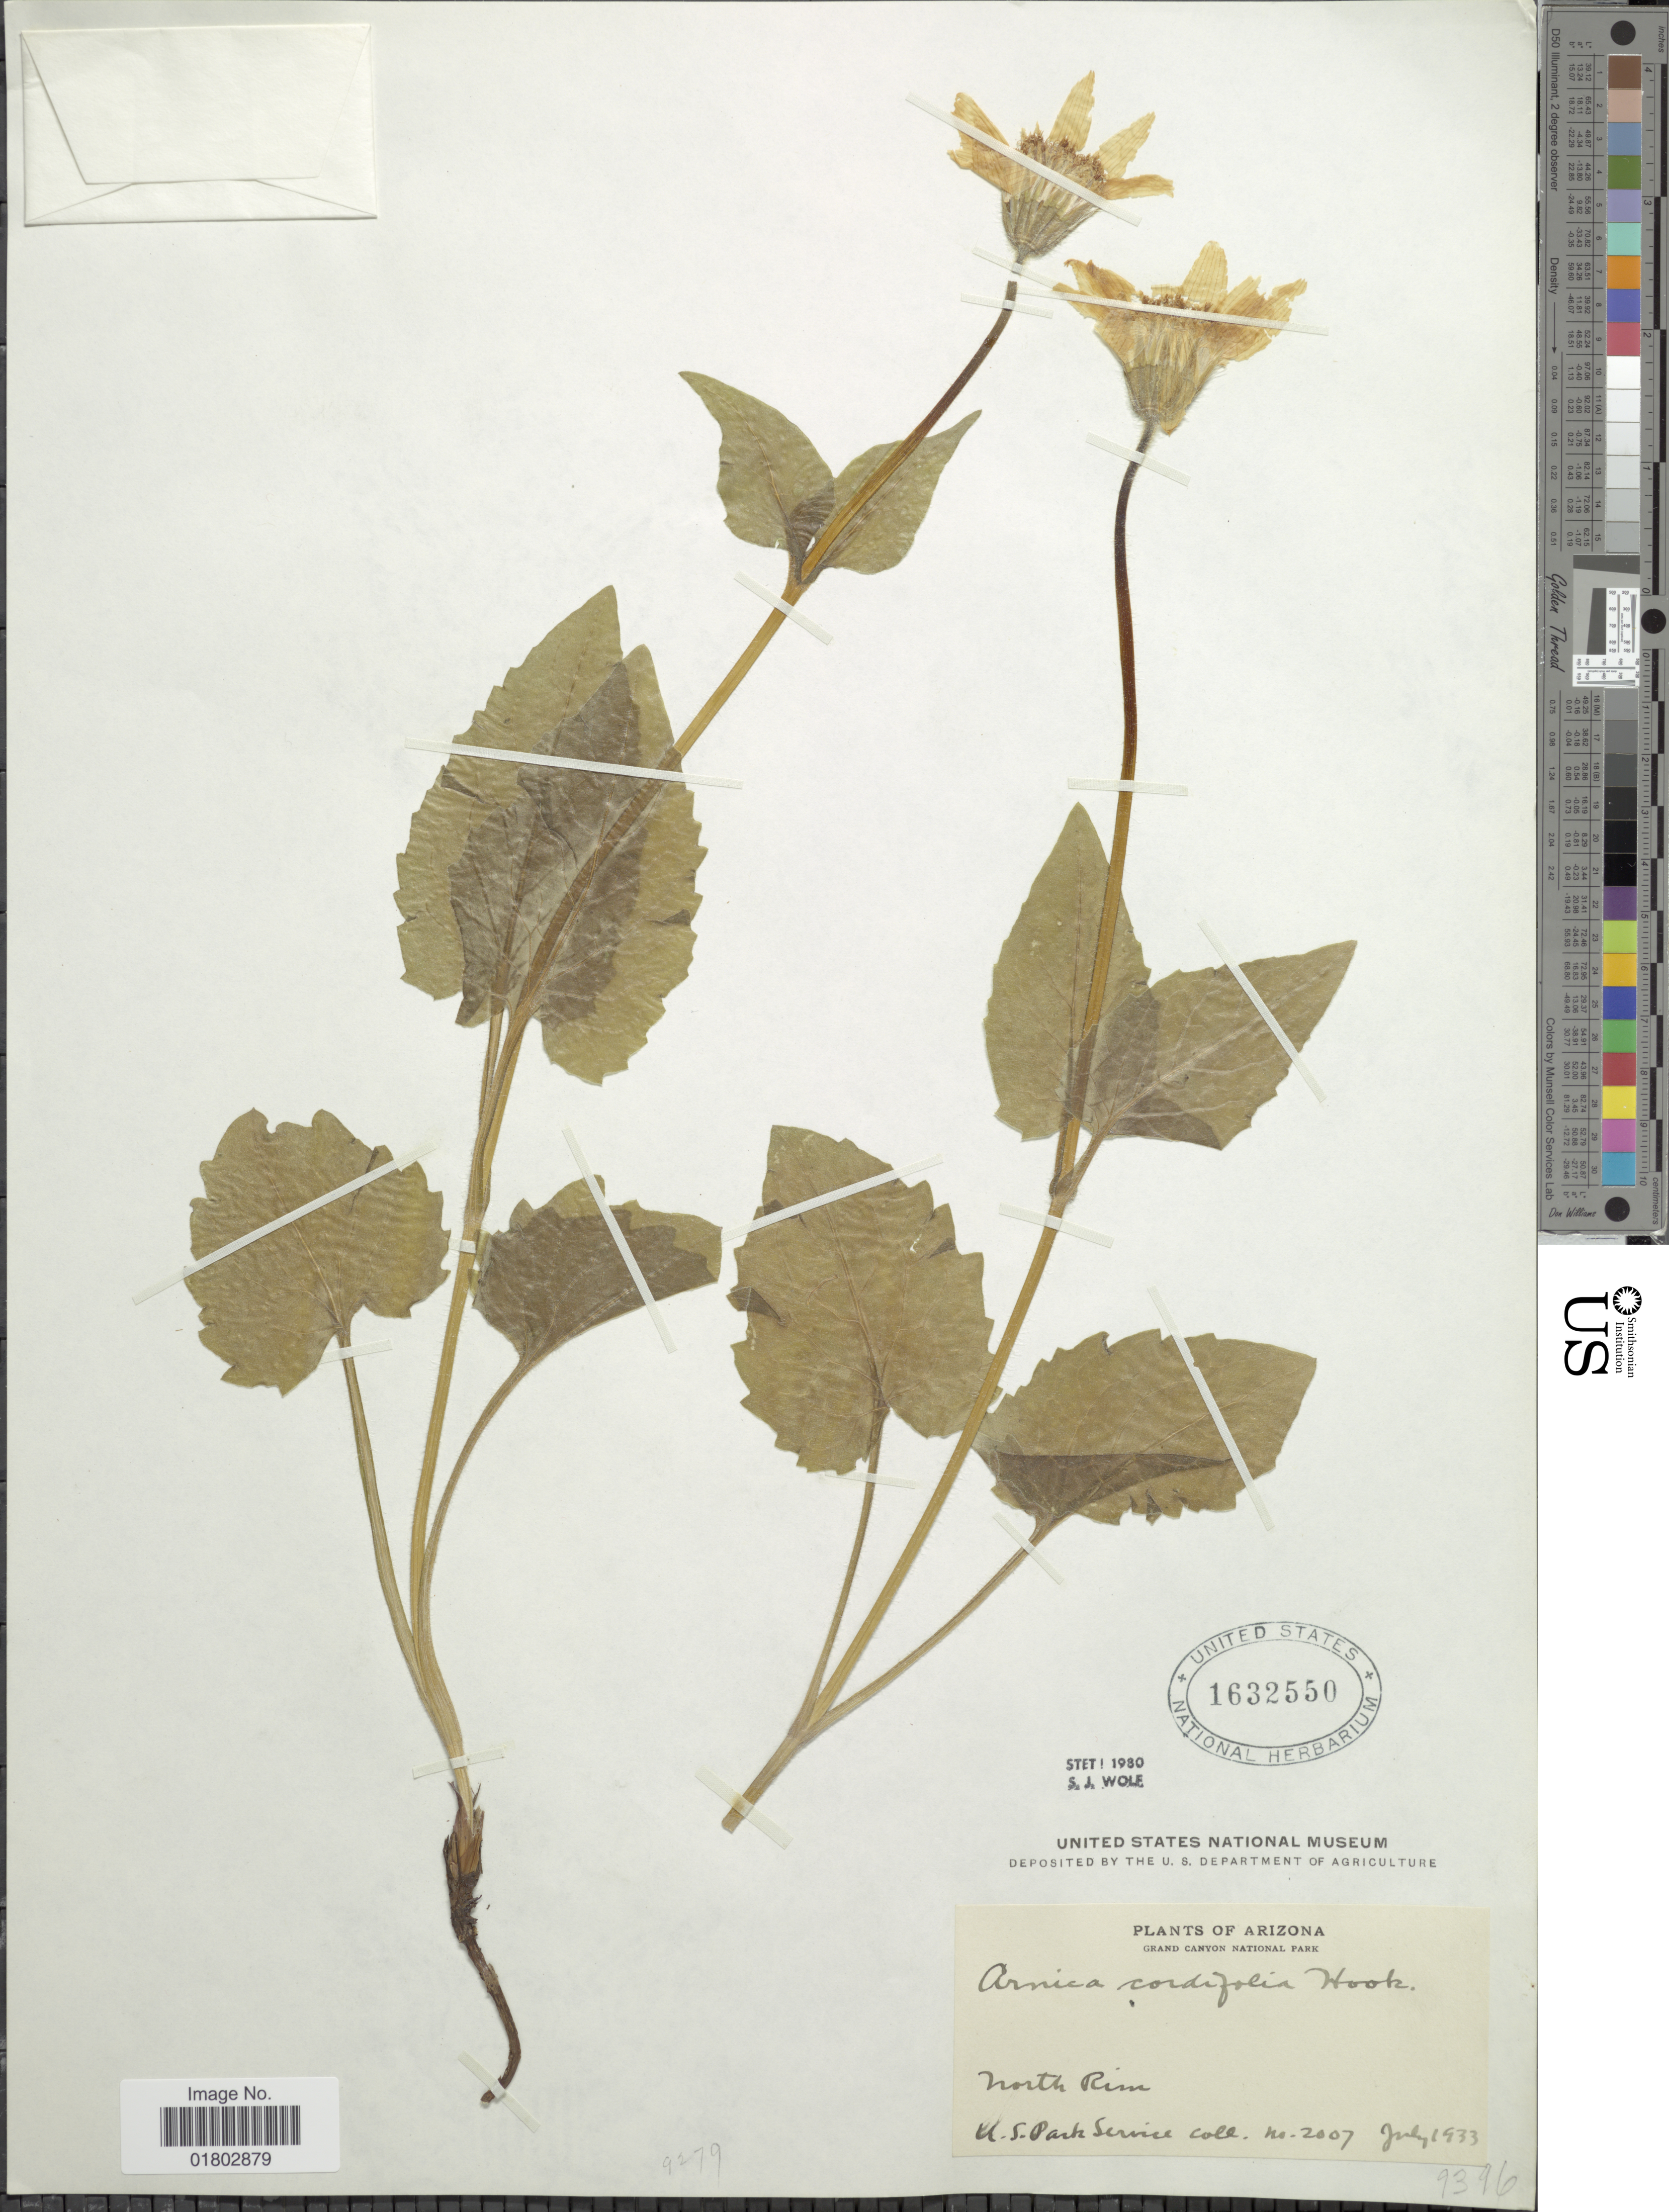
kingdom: Plantae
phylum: Tracheophyta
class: Magnoliopsida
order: Asterales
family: Asteraceae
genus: Arnica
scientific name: Arnica cordifolia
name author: Hook.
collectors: U. S. Park Service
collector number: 2007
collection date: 1933-07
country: United States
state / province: Arizona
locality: Grand Canyon National park, North Rim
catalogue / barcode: US 1632550